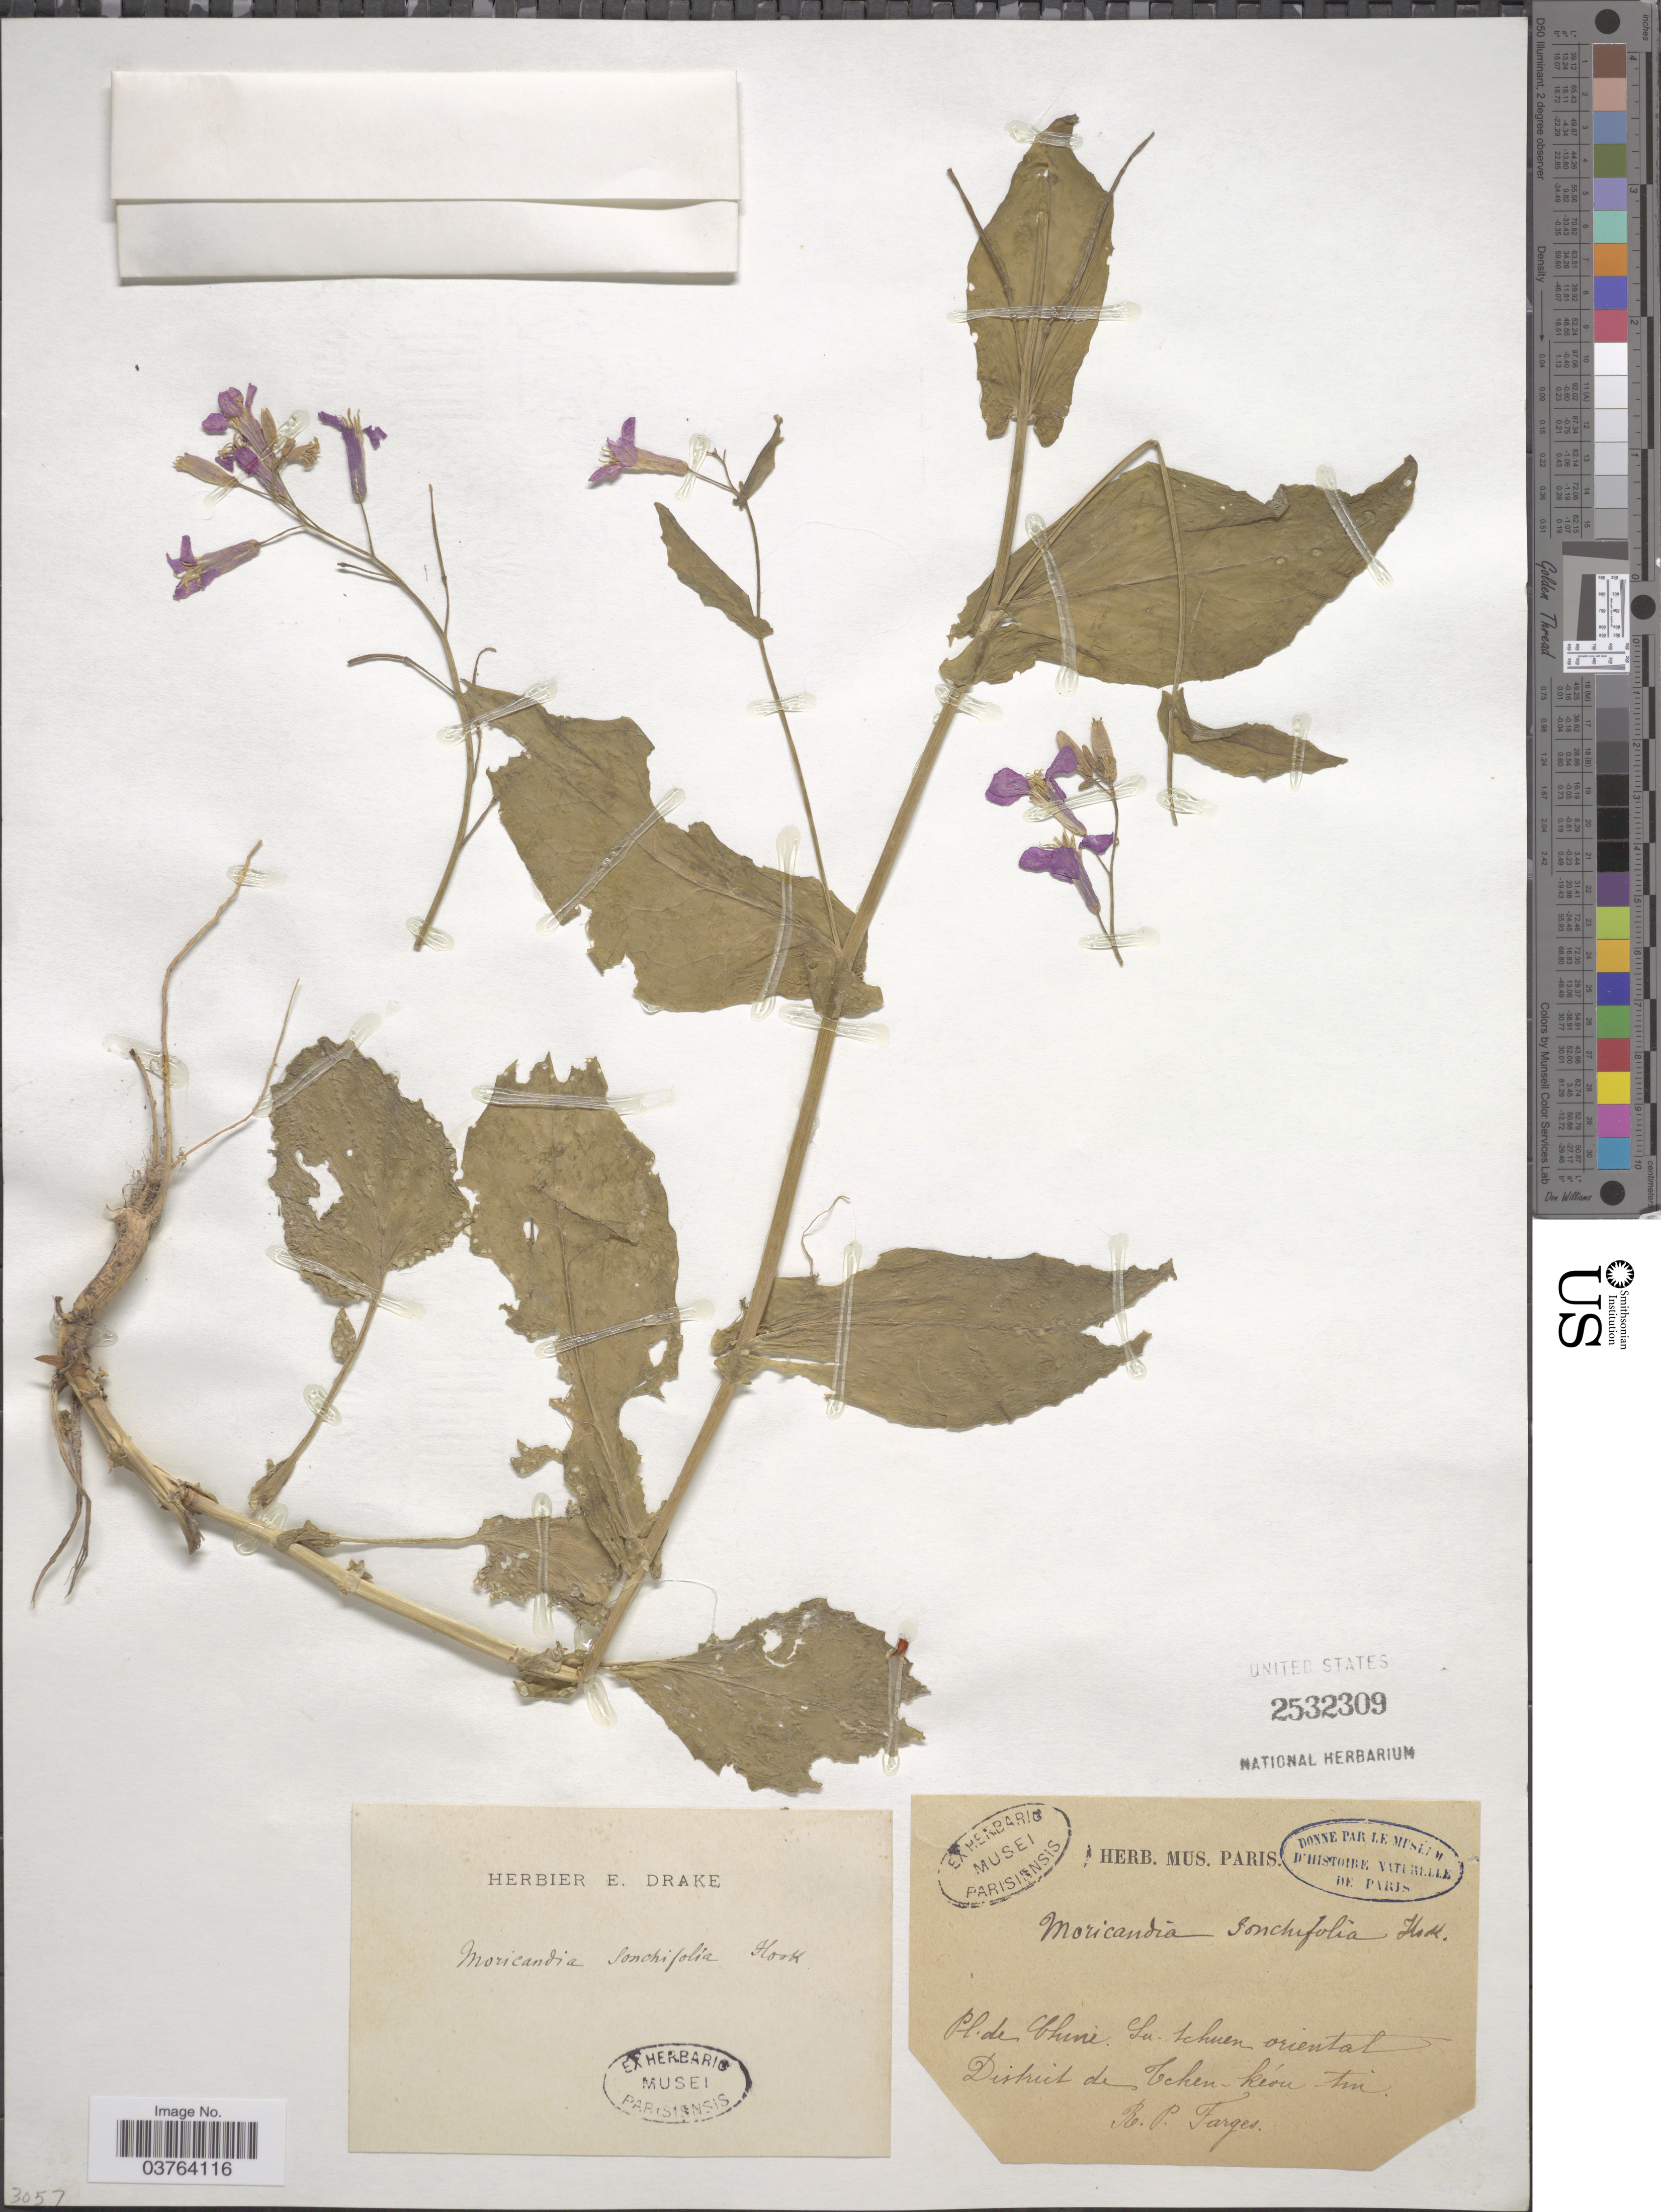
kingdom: Plantae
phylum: Tracheophyta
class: Magnoliopsida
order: Brassicales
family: Brassicaceae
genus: Moricandia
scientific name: Moricandia sonchifolia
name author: (Bunge) Ledeb.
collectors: R. Farges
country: China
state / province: Sichuan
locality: Su-tchuen oriental. District de Tchen-kéou-tin.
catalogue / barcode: US 2532309